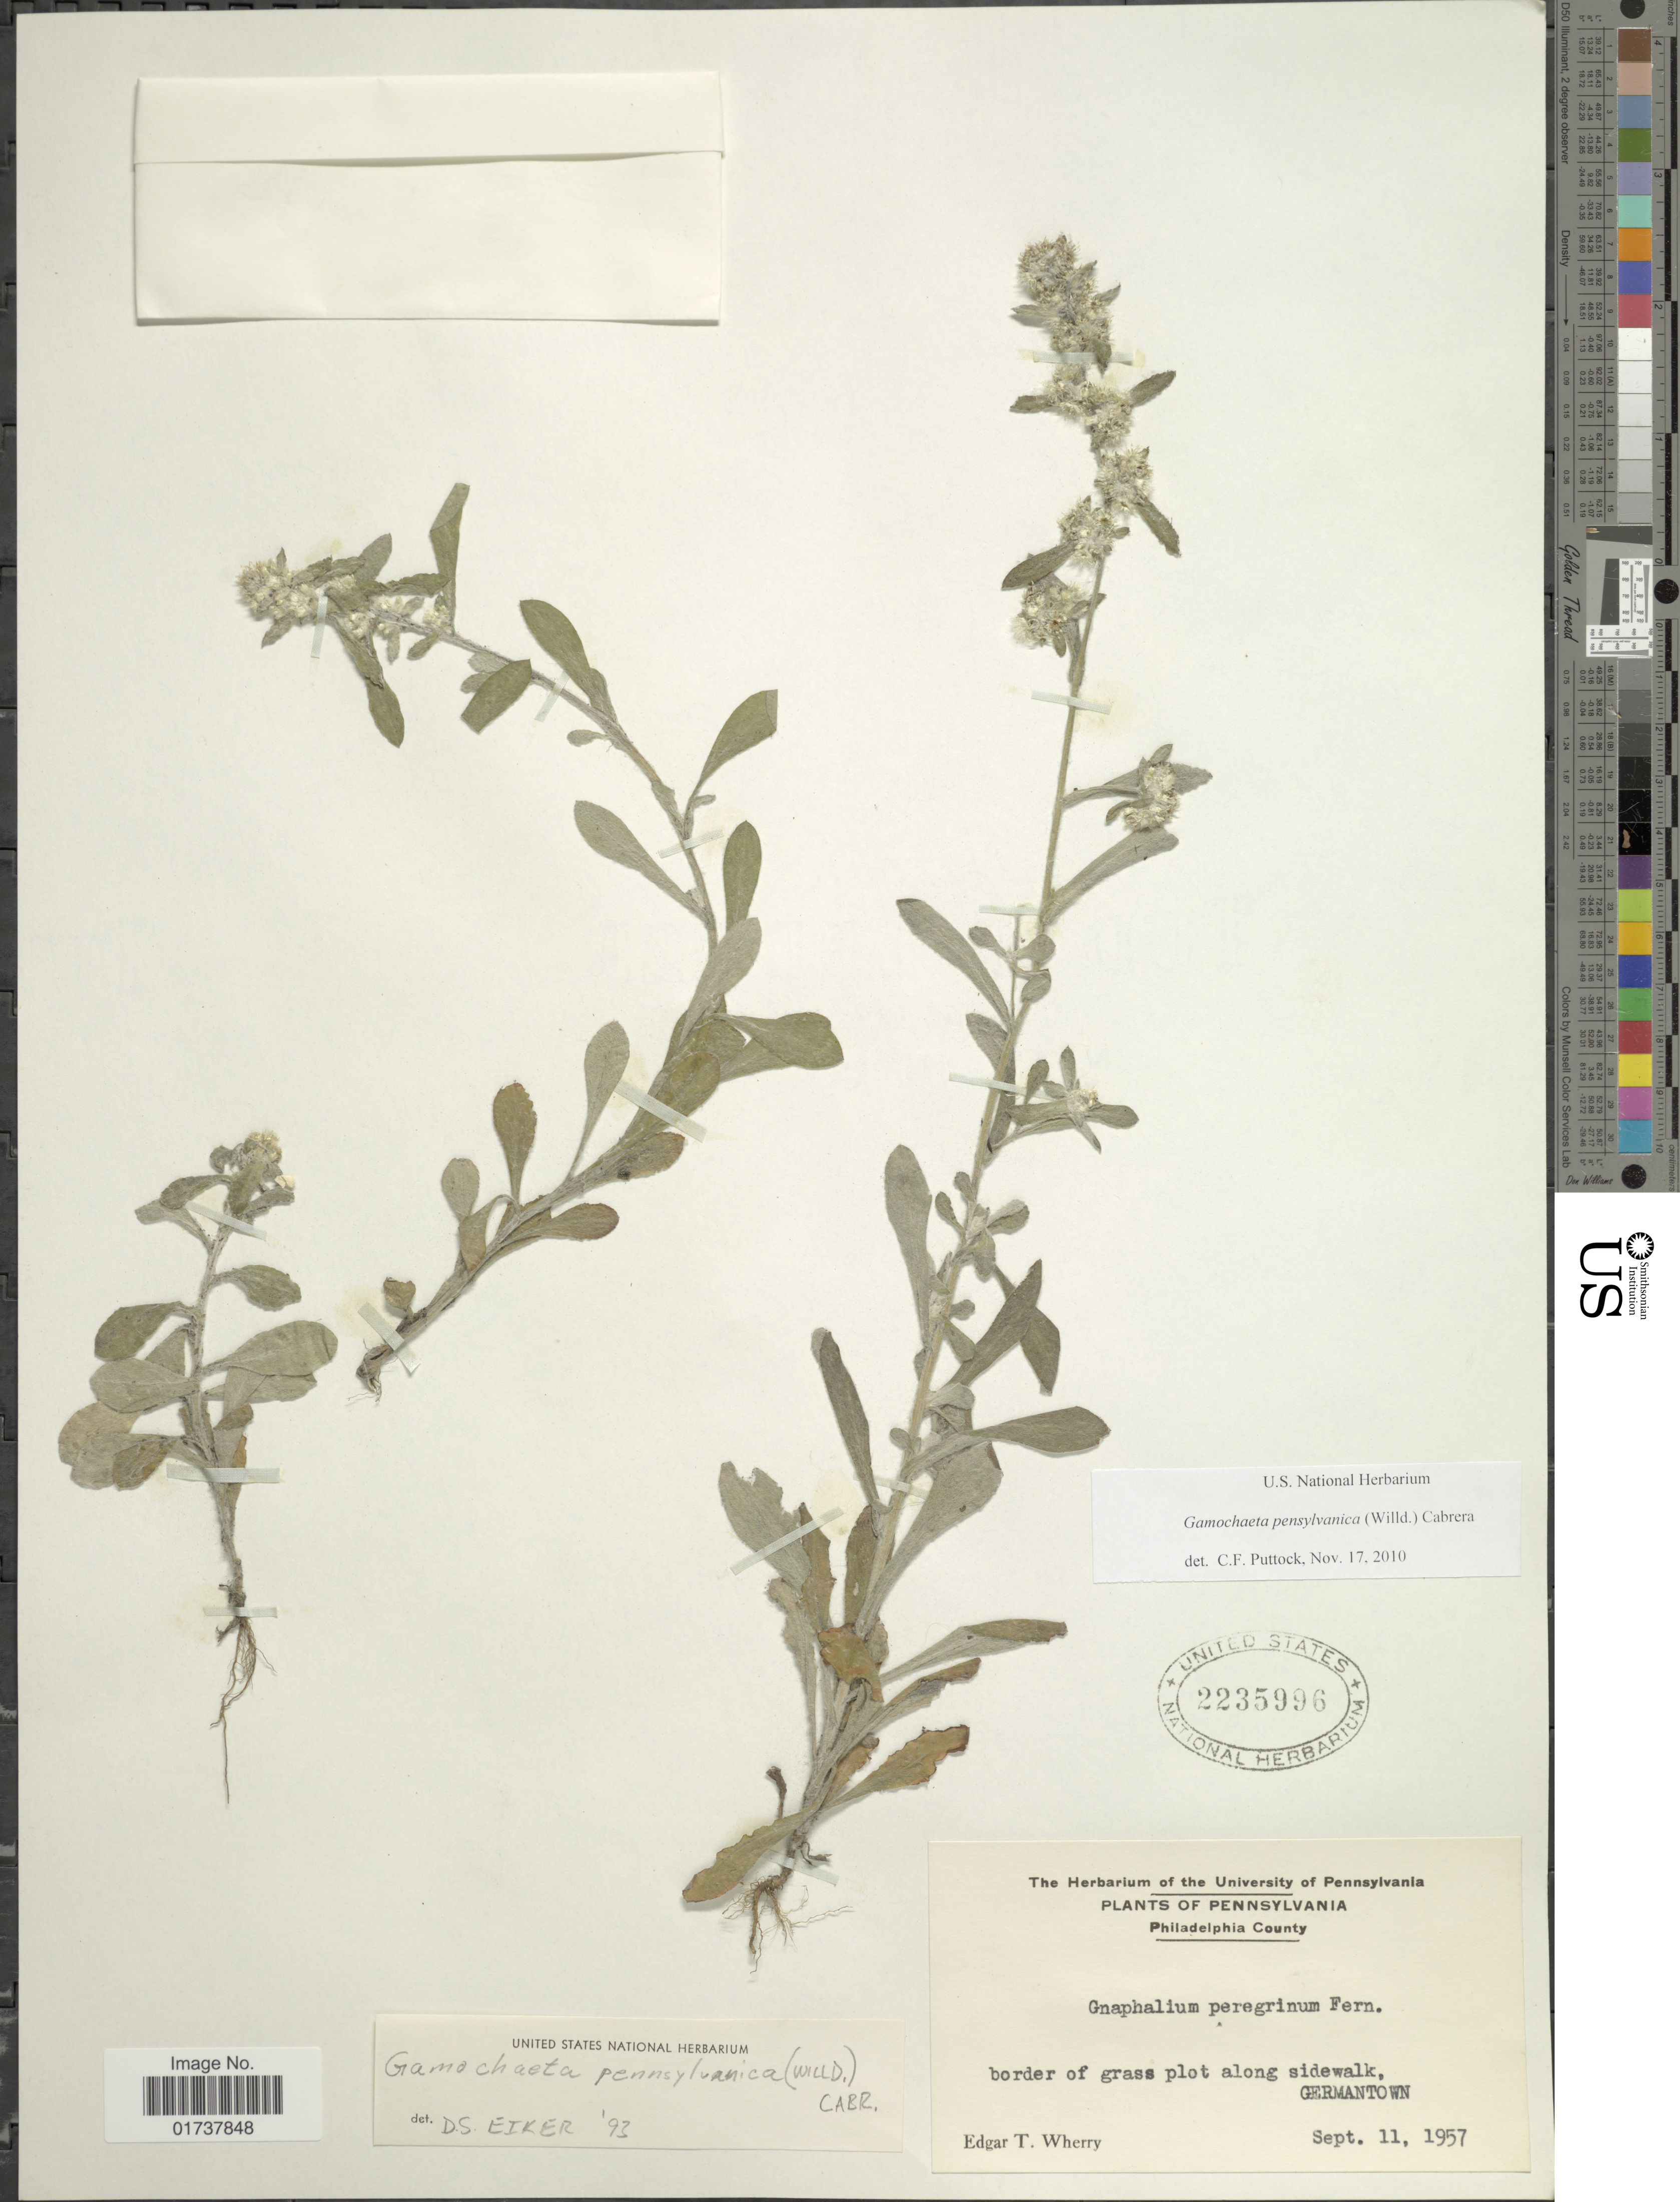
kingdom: Plantae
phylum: Tracheophyta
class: Magnoliopsida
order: Asterales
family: Asteraceae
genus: Gamochaeta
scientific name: Gamochaeta pensylvanica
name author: (Willd.) Cabrera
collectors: E. T. Wherry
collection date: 1957-09-11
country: United States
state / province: Pennsylvania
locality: Philadelphia County, border of grass plot along sidewalk, Germantown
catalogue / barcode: US 2235996